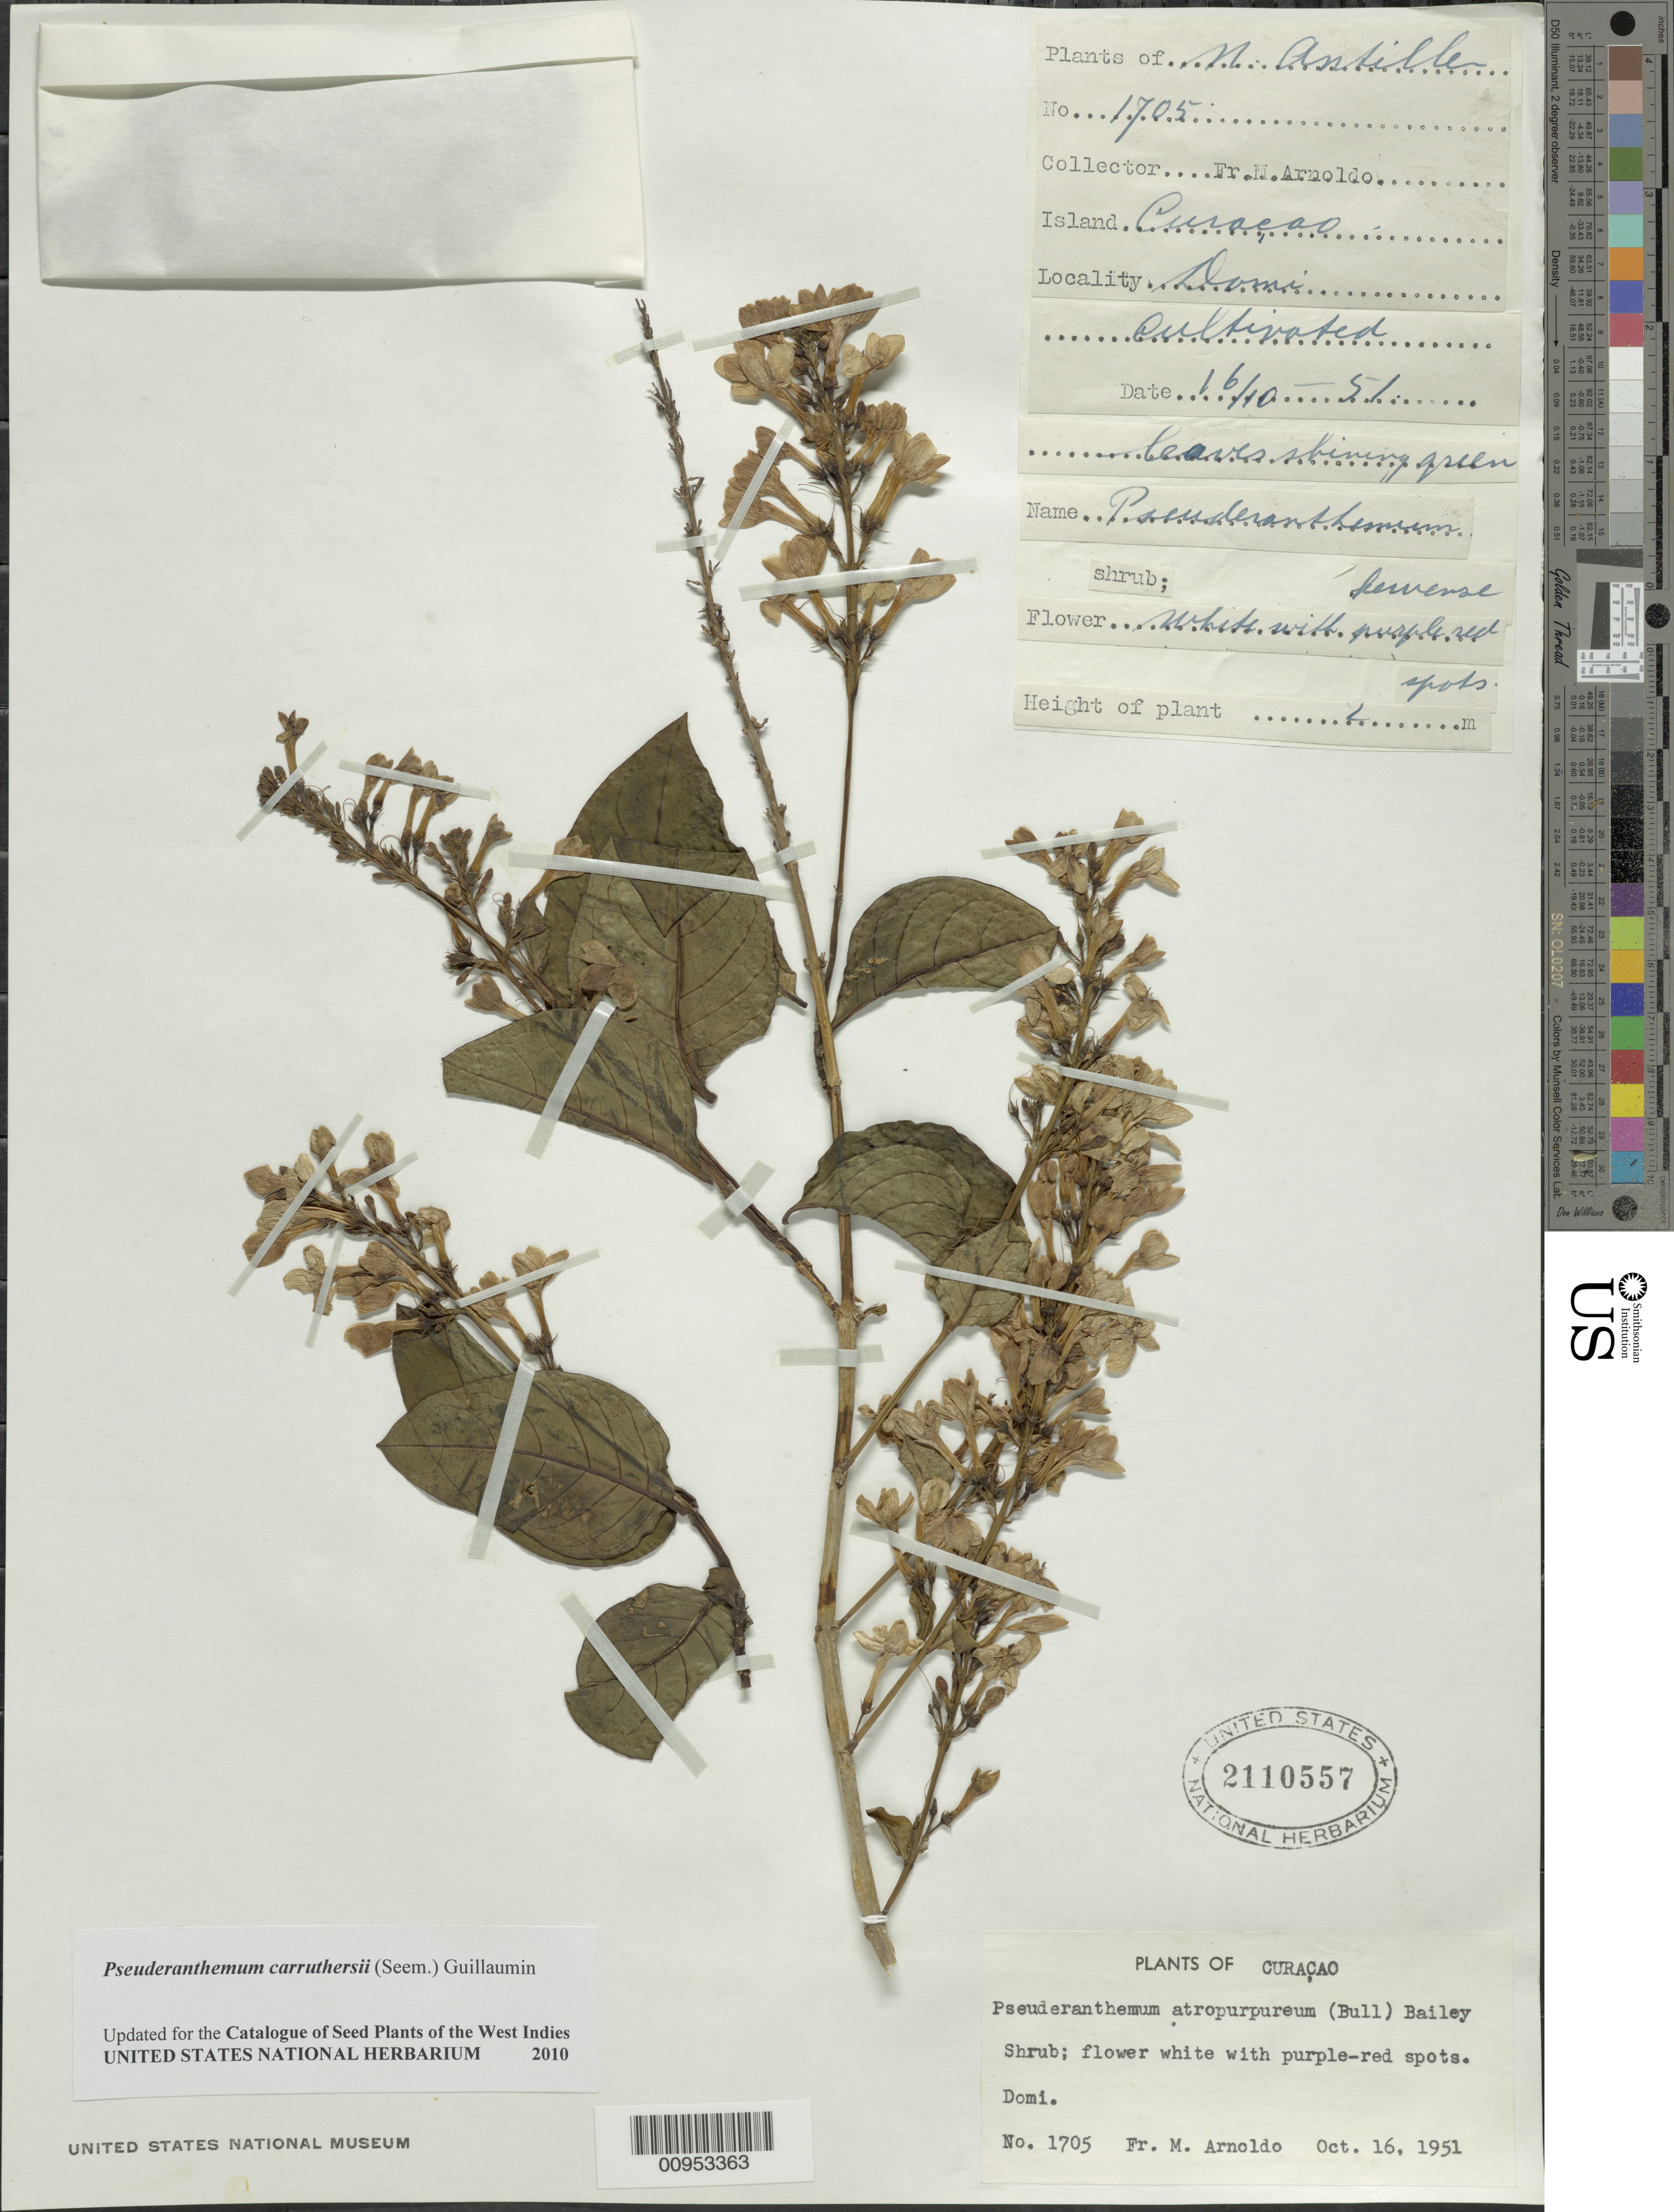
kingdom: Plantae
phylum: Tracheophyta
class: Magnoliopsida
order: Lamiales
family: Acanthaceae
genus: Pseuderanthemum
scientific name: Pseuderanthemum carruthersii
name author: (Seem.) Guillaumin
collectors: N. Arnoldo-Broeders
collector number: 1705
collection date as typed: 16 Oct 1951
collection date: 1951-10-16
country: Curaçao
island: Curaçao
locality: Domi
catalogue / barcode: US 2110557